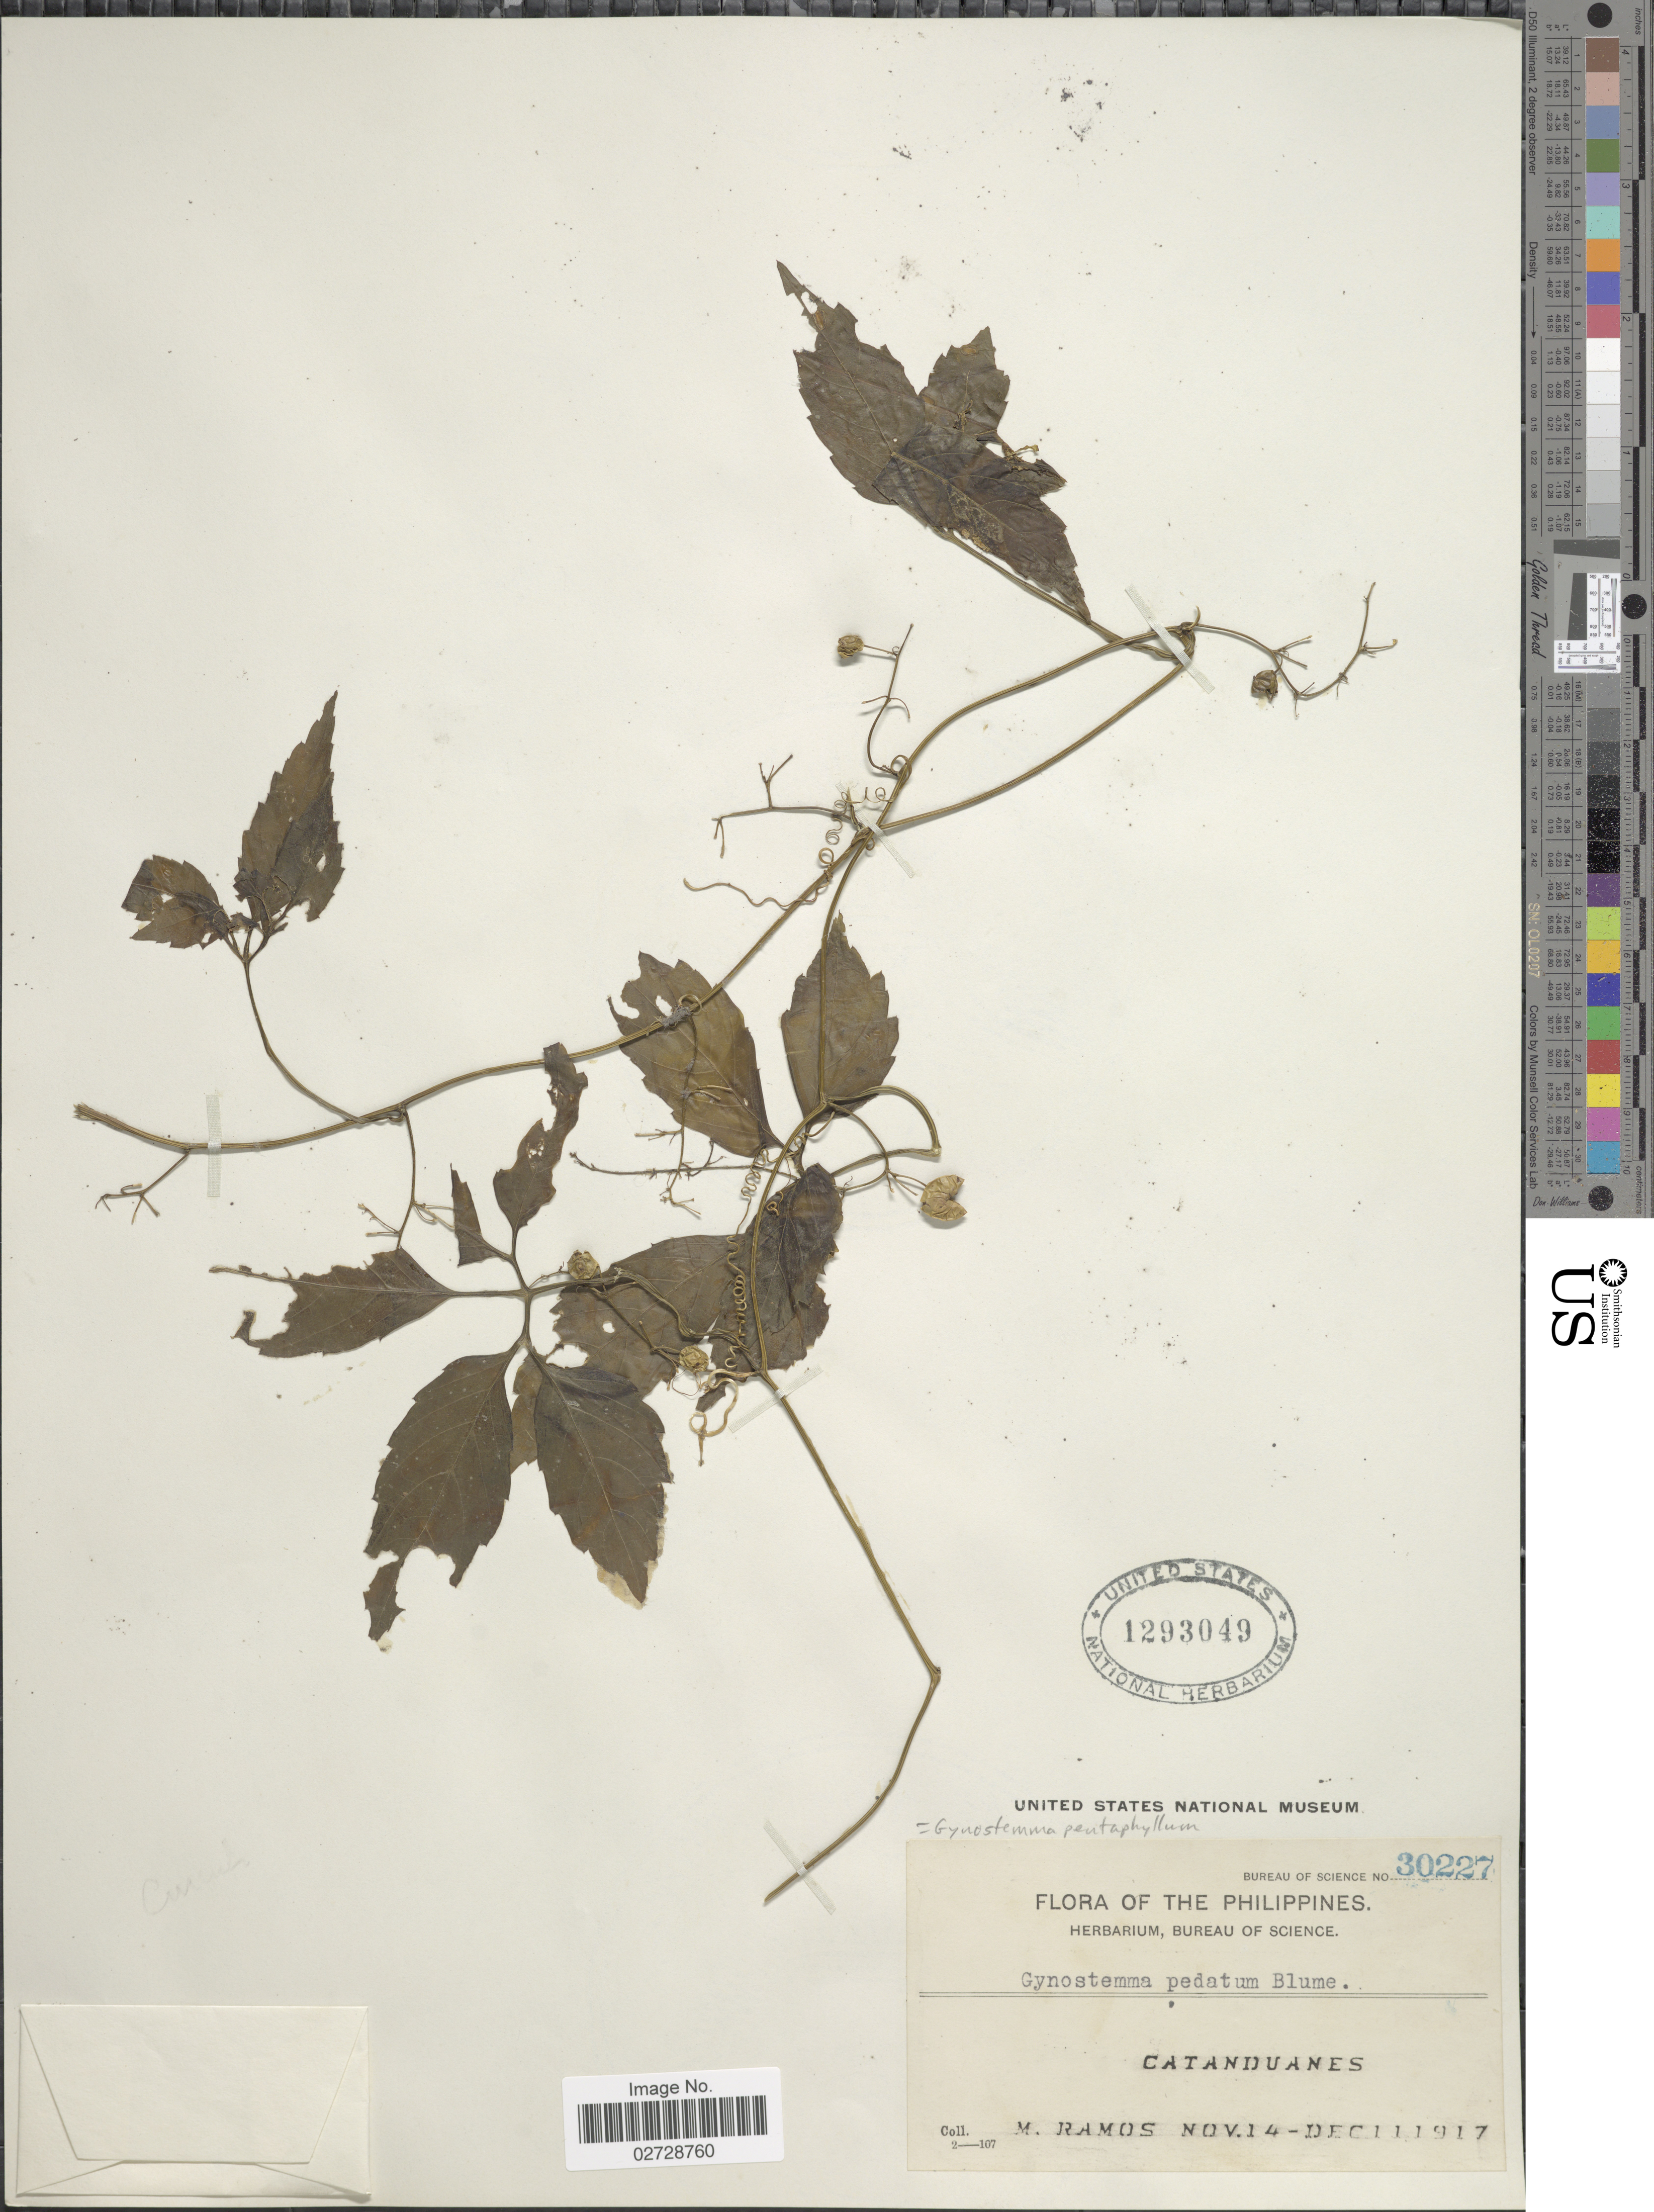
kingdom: Plantae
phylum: Tracheophyta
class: Magnoliopsida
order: Cucurbitales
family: Cucurbitaceae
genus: Gynostemma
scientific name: Gynostemma pentaphyllum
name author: (Thunb.) Makino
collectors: M. Ramos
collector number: Bureau of Science30227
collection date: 1917-11-14/1917-12-11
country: Philippines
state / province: Bicol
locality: Catanduanes.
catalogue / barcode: US 1293049